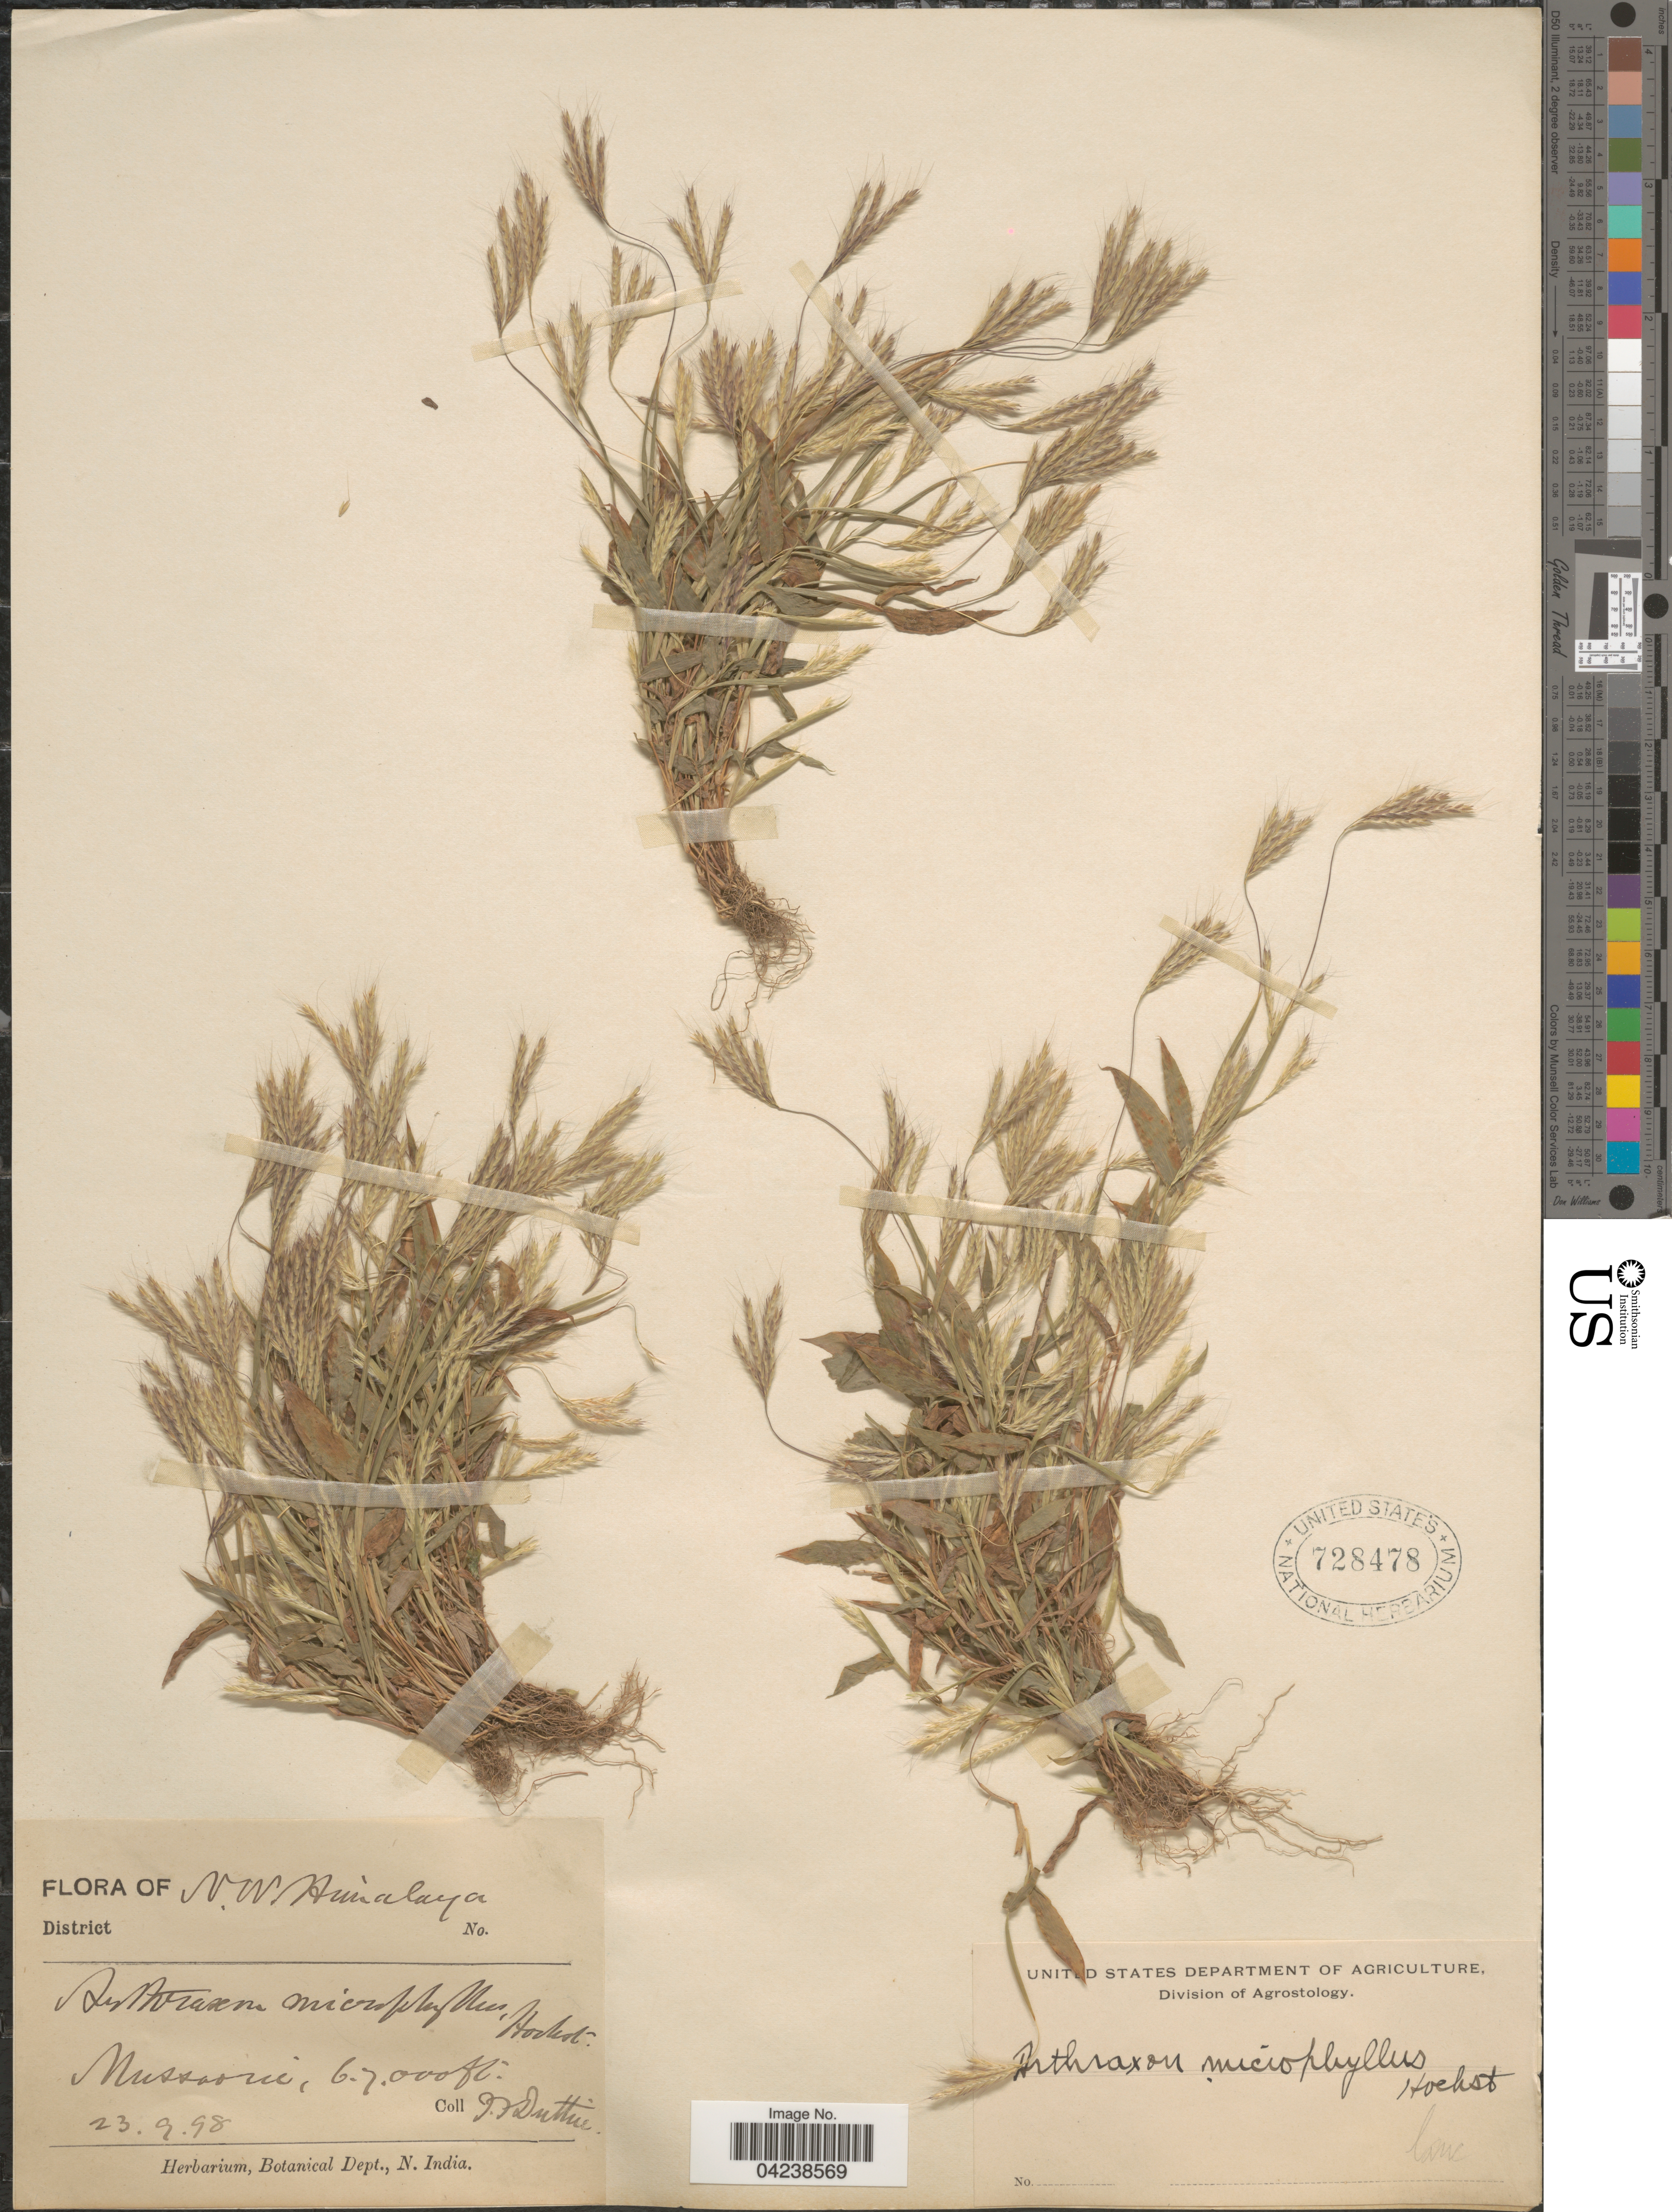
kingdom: Plantae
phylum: Tracheophyta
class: Liliopsida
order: Poales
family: Poaceae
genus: Arthraxon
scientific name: Arthraxon lancifolius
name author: (Trin.) Hochst.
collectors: J. F. Duthie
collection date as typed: Transcribed d/m/y: 23/7/98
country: India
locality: N. W. Himalaya. Mussoori.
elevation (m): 1829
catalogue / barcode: US 728478